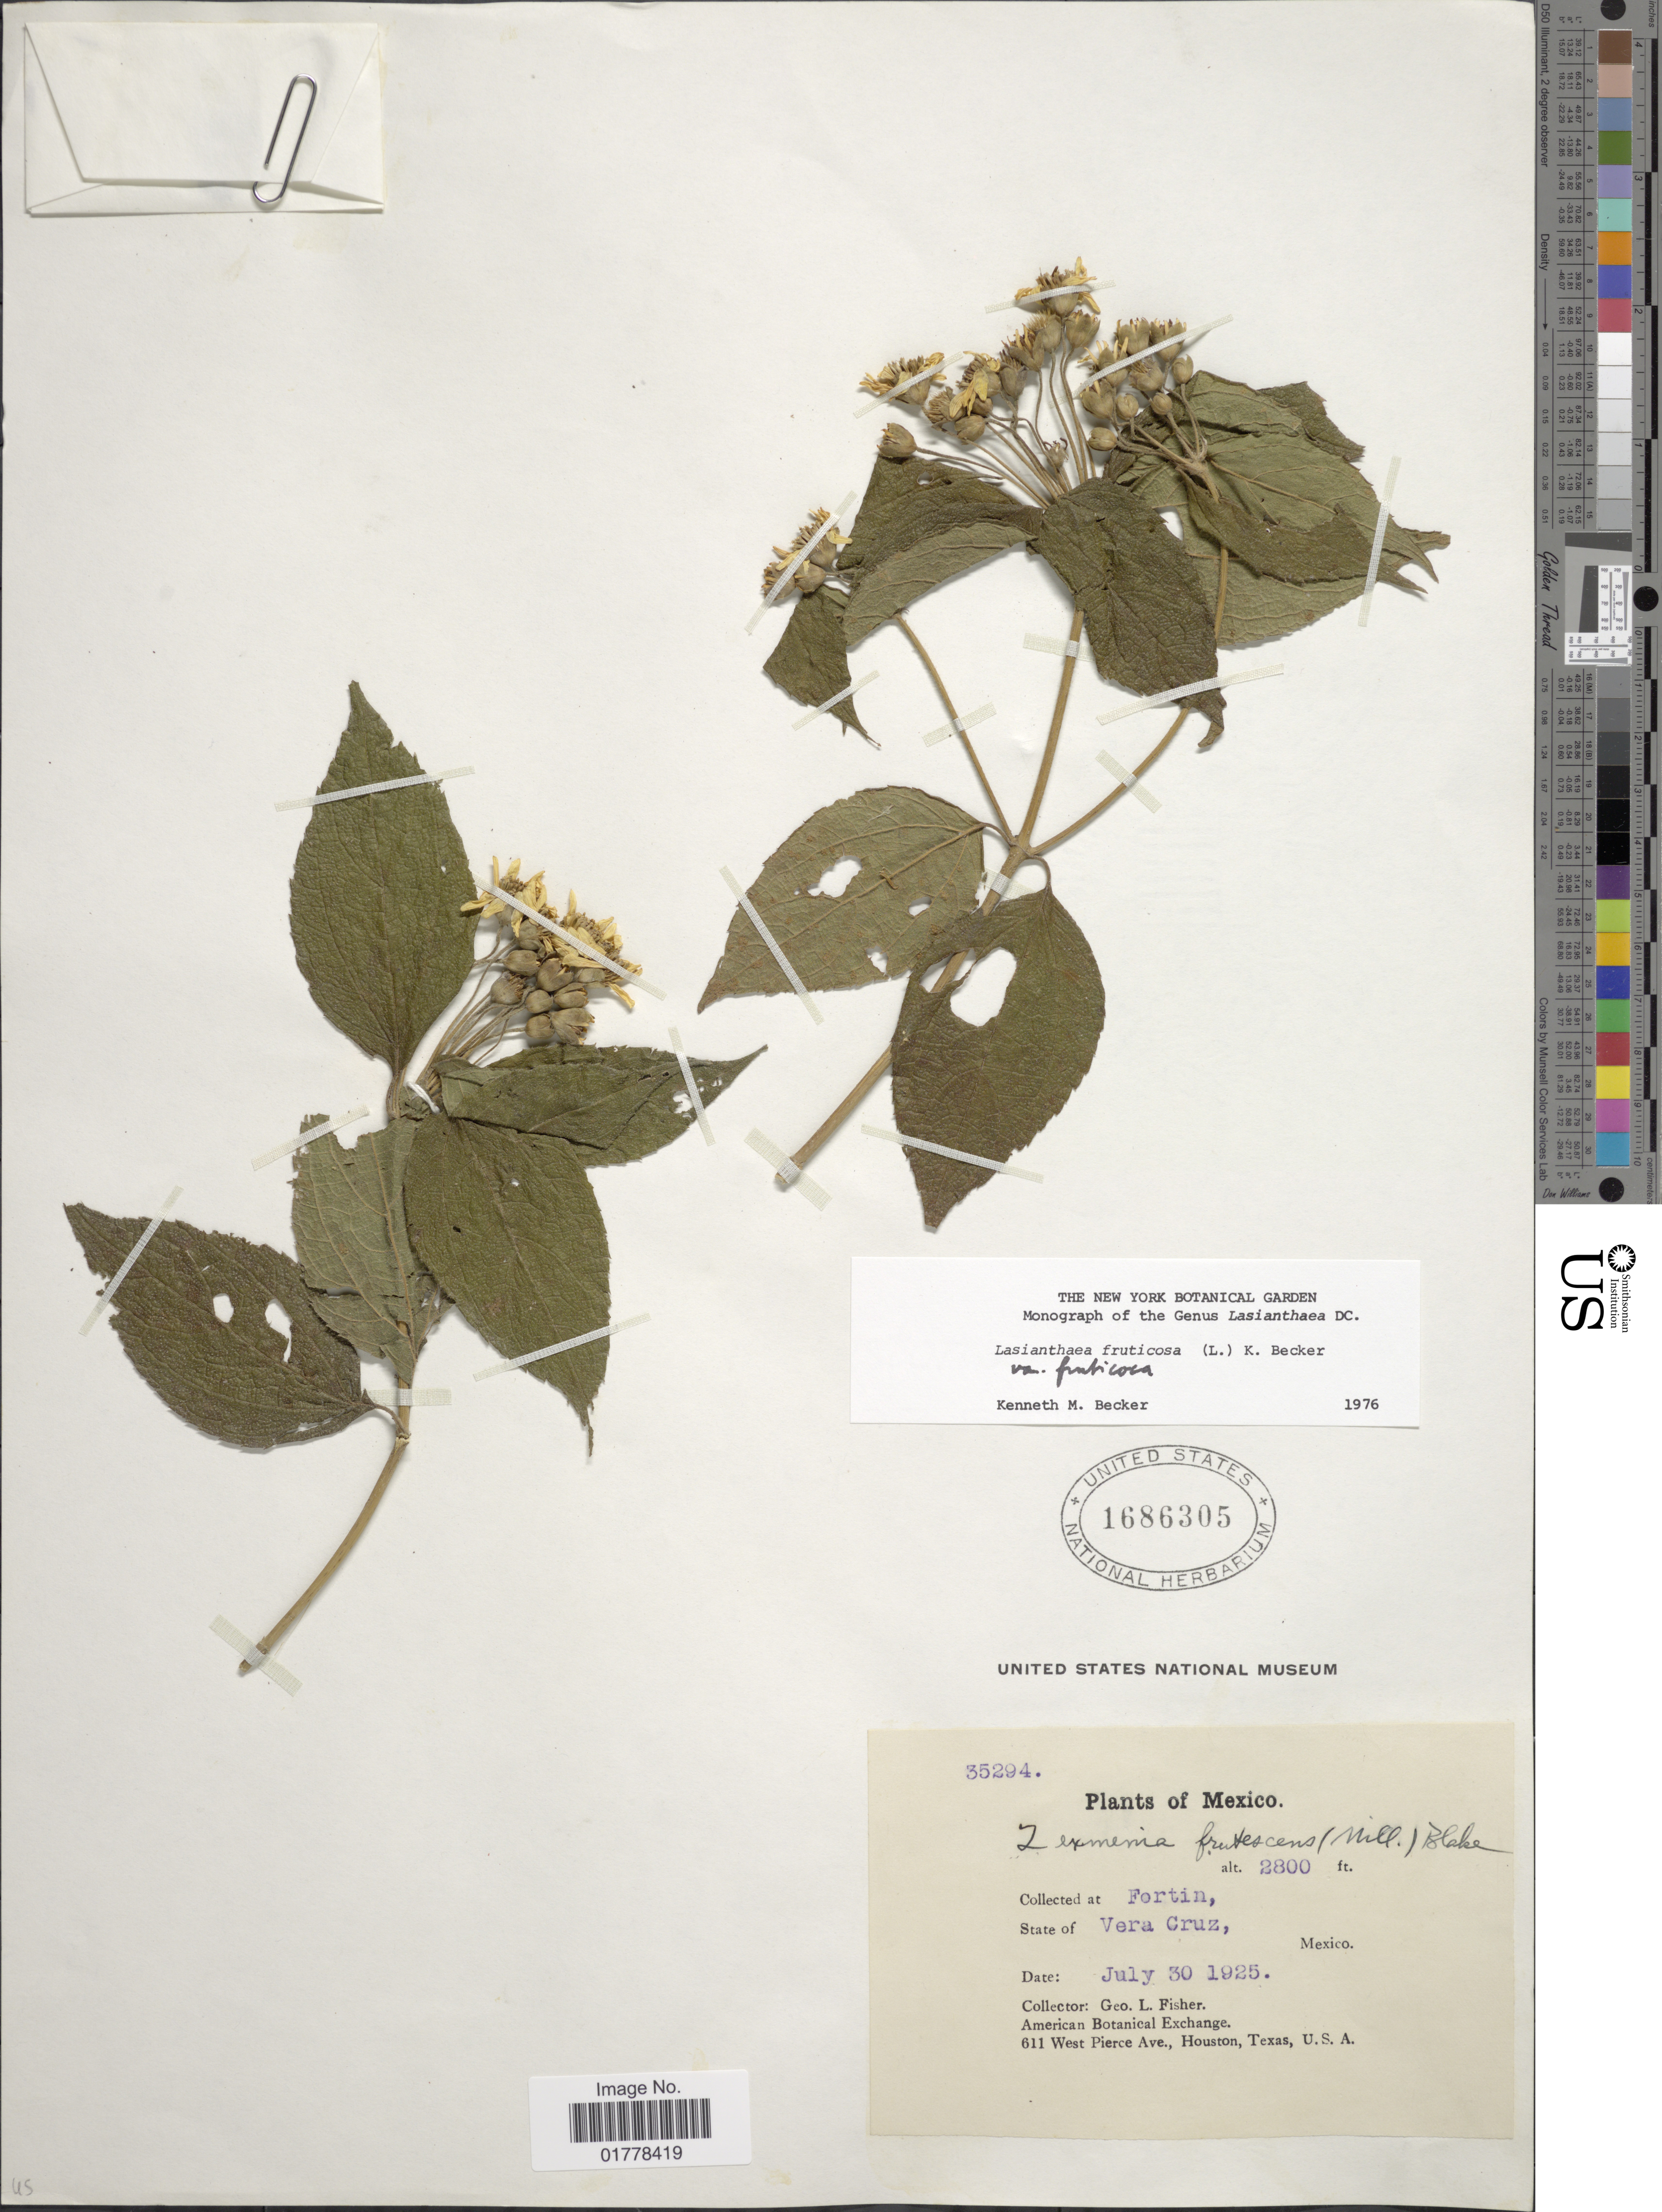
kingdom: Plantae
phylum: Tracheophyta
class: Magnoliopsida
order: Asterales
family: Asteraceae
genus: Lasianthaea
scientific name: Lasianthaea fruticosa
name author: (L.) K.M. Becker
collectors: G. L. Fisher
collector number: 35294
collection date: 1925-07-30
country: Mexico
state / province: Veracruz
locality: Fortin, State of Vera Cruz, Mexico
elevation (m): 853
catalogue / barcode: US 1686305